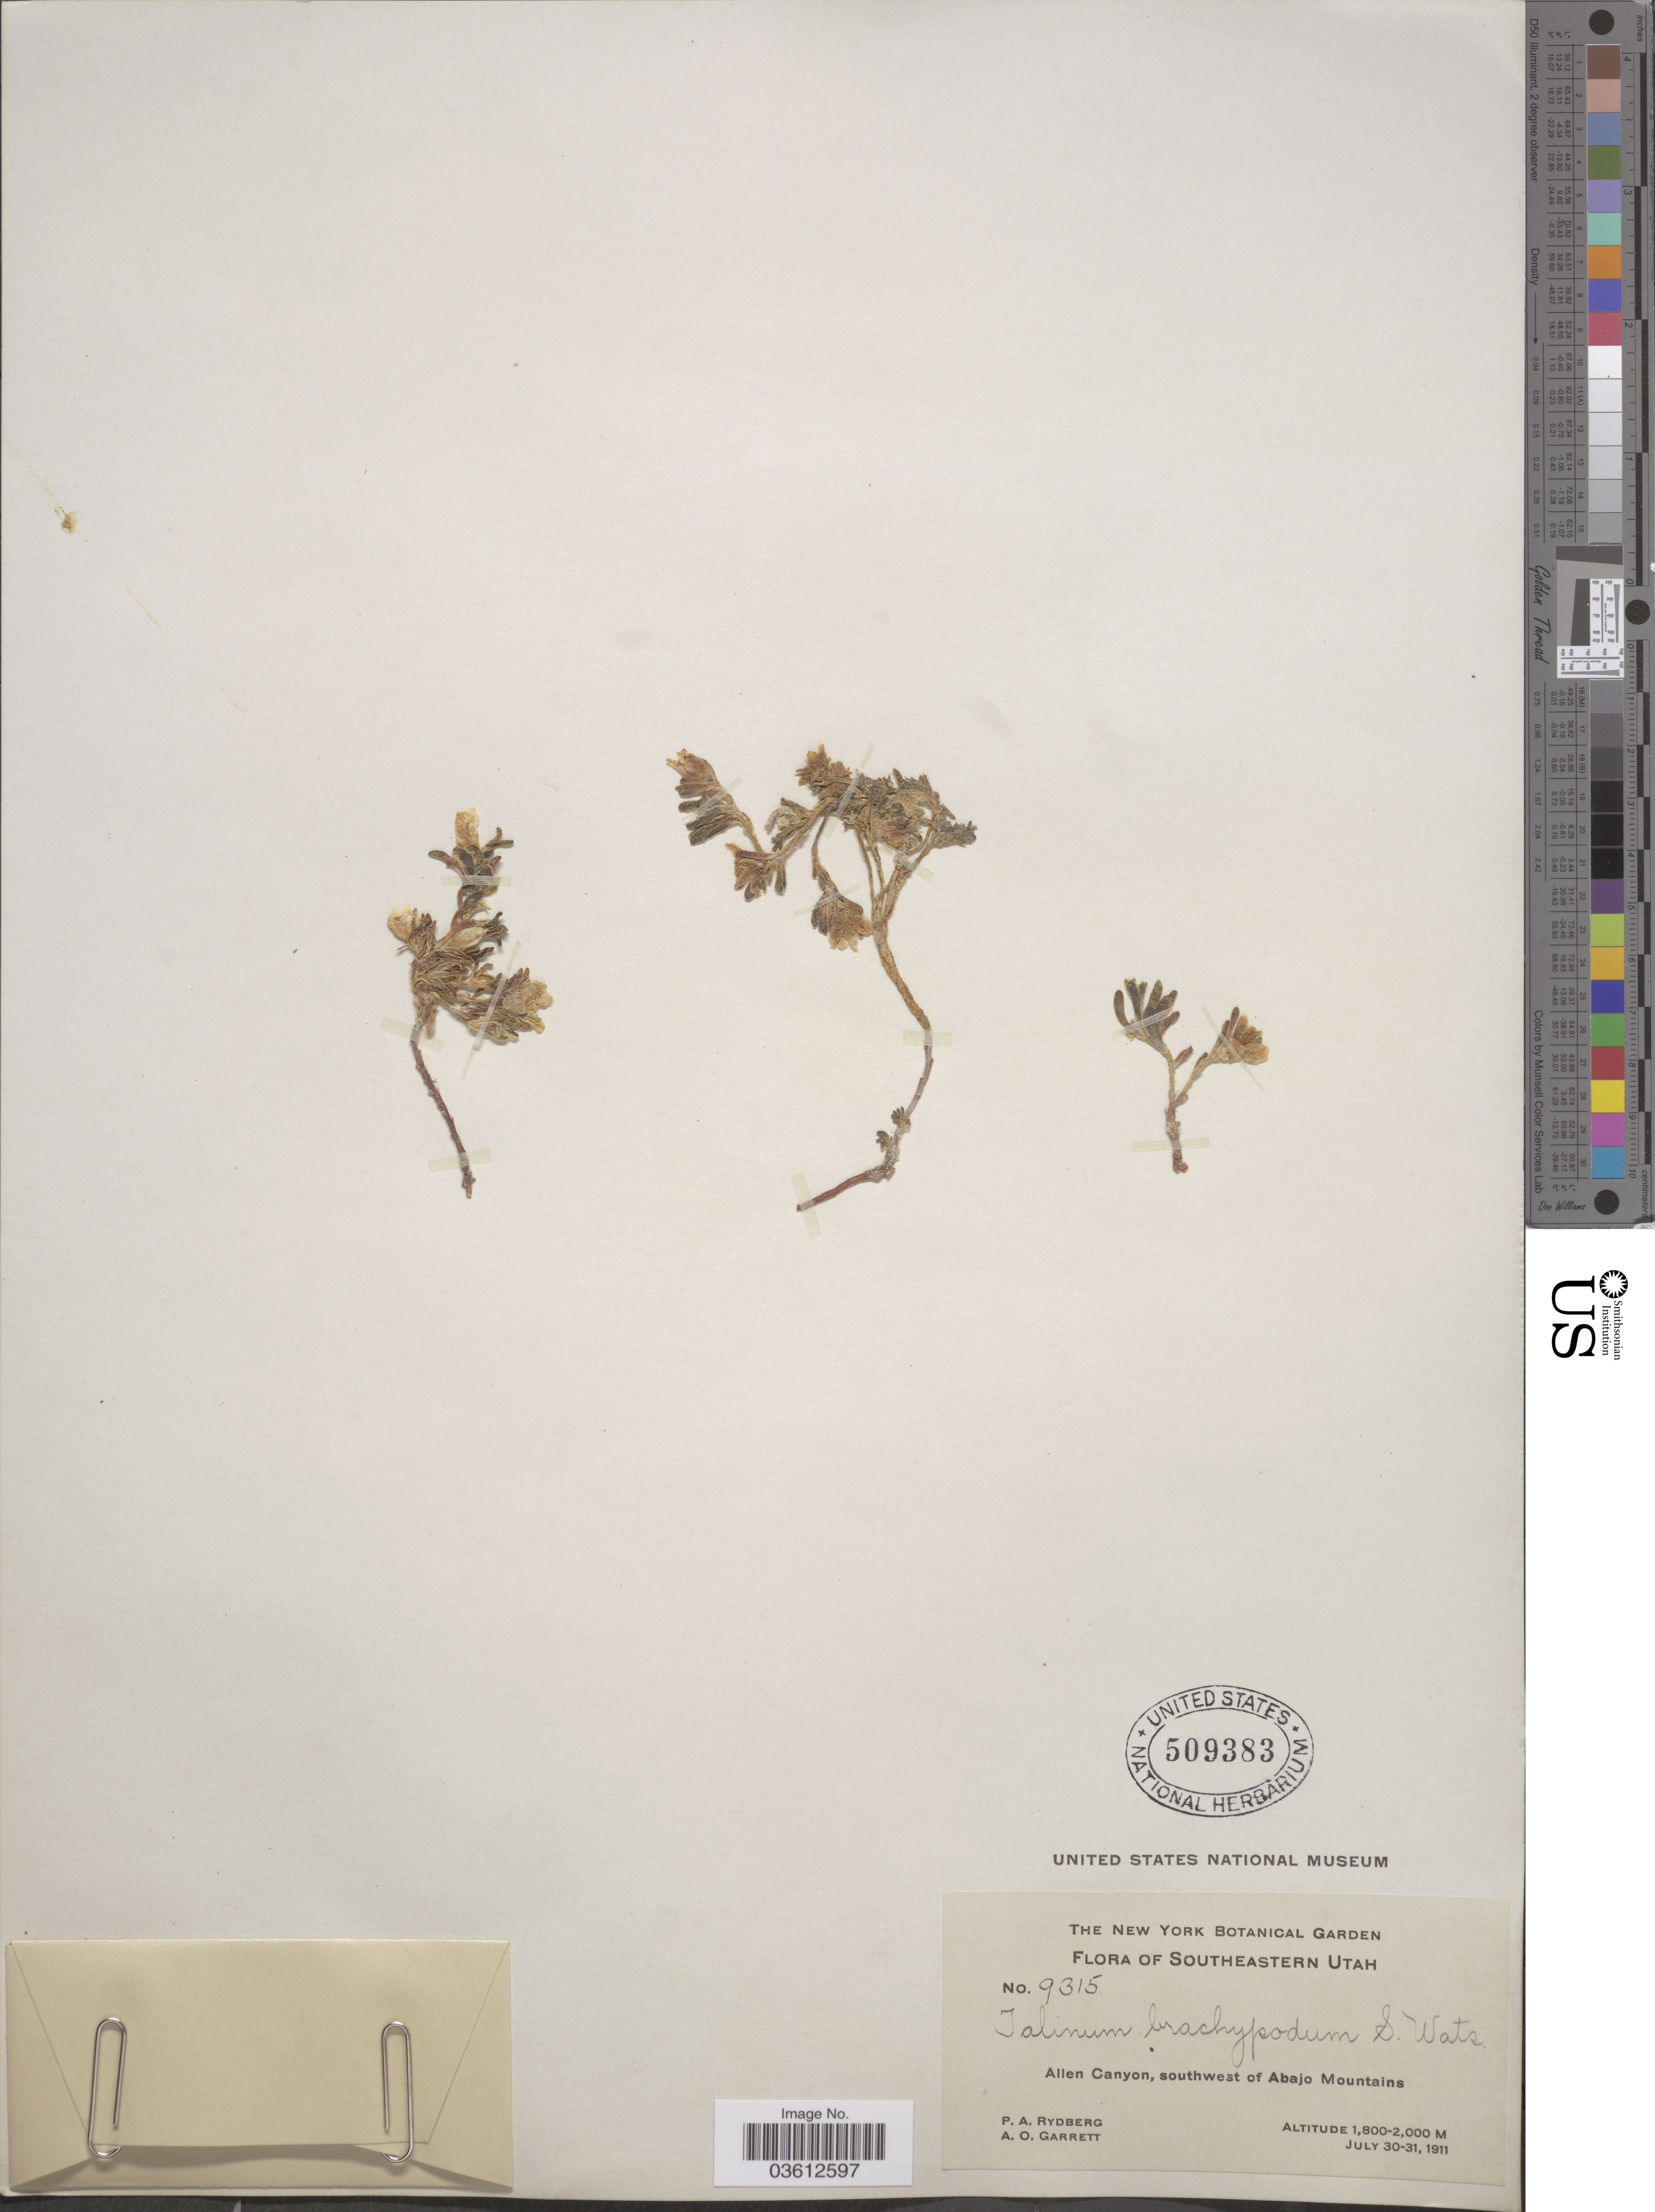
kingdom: Plantae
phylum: Tracheophyta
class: Magnoliopsida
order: Caryophyllales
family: Talinaceae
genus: Talinum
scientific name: Talinum brevifolium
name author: Torr.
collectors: P. A. Rydberg & A. O. Garrett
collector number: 9315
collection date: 1911-07-30/1911-07-31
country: United States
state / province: Utah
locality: Southeastern Utah. Allen Canyon, southwest of Abajo Mountains.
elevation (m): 1800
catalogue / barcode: US 509383